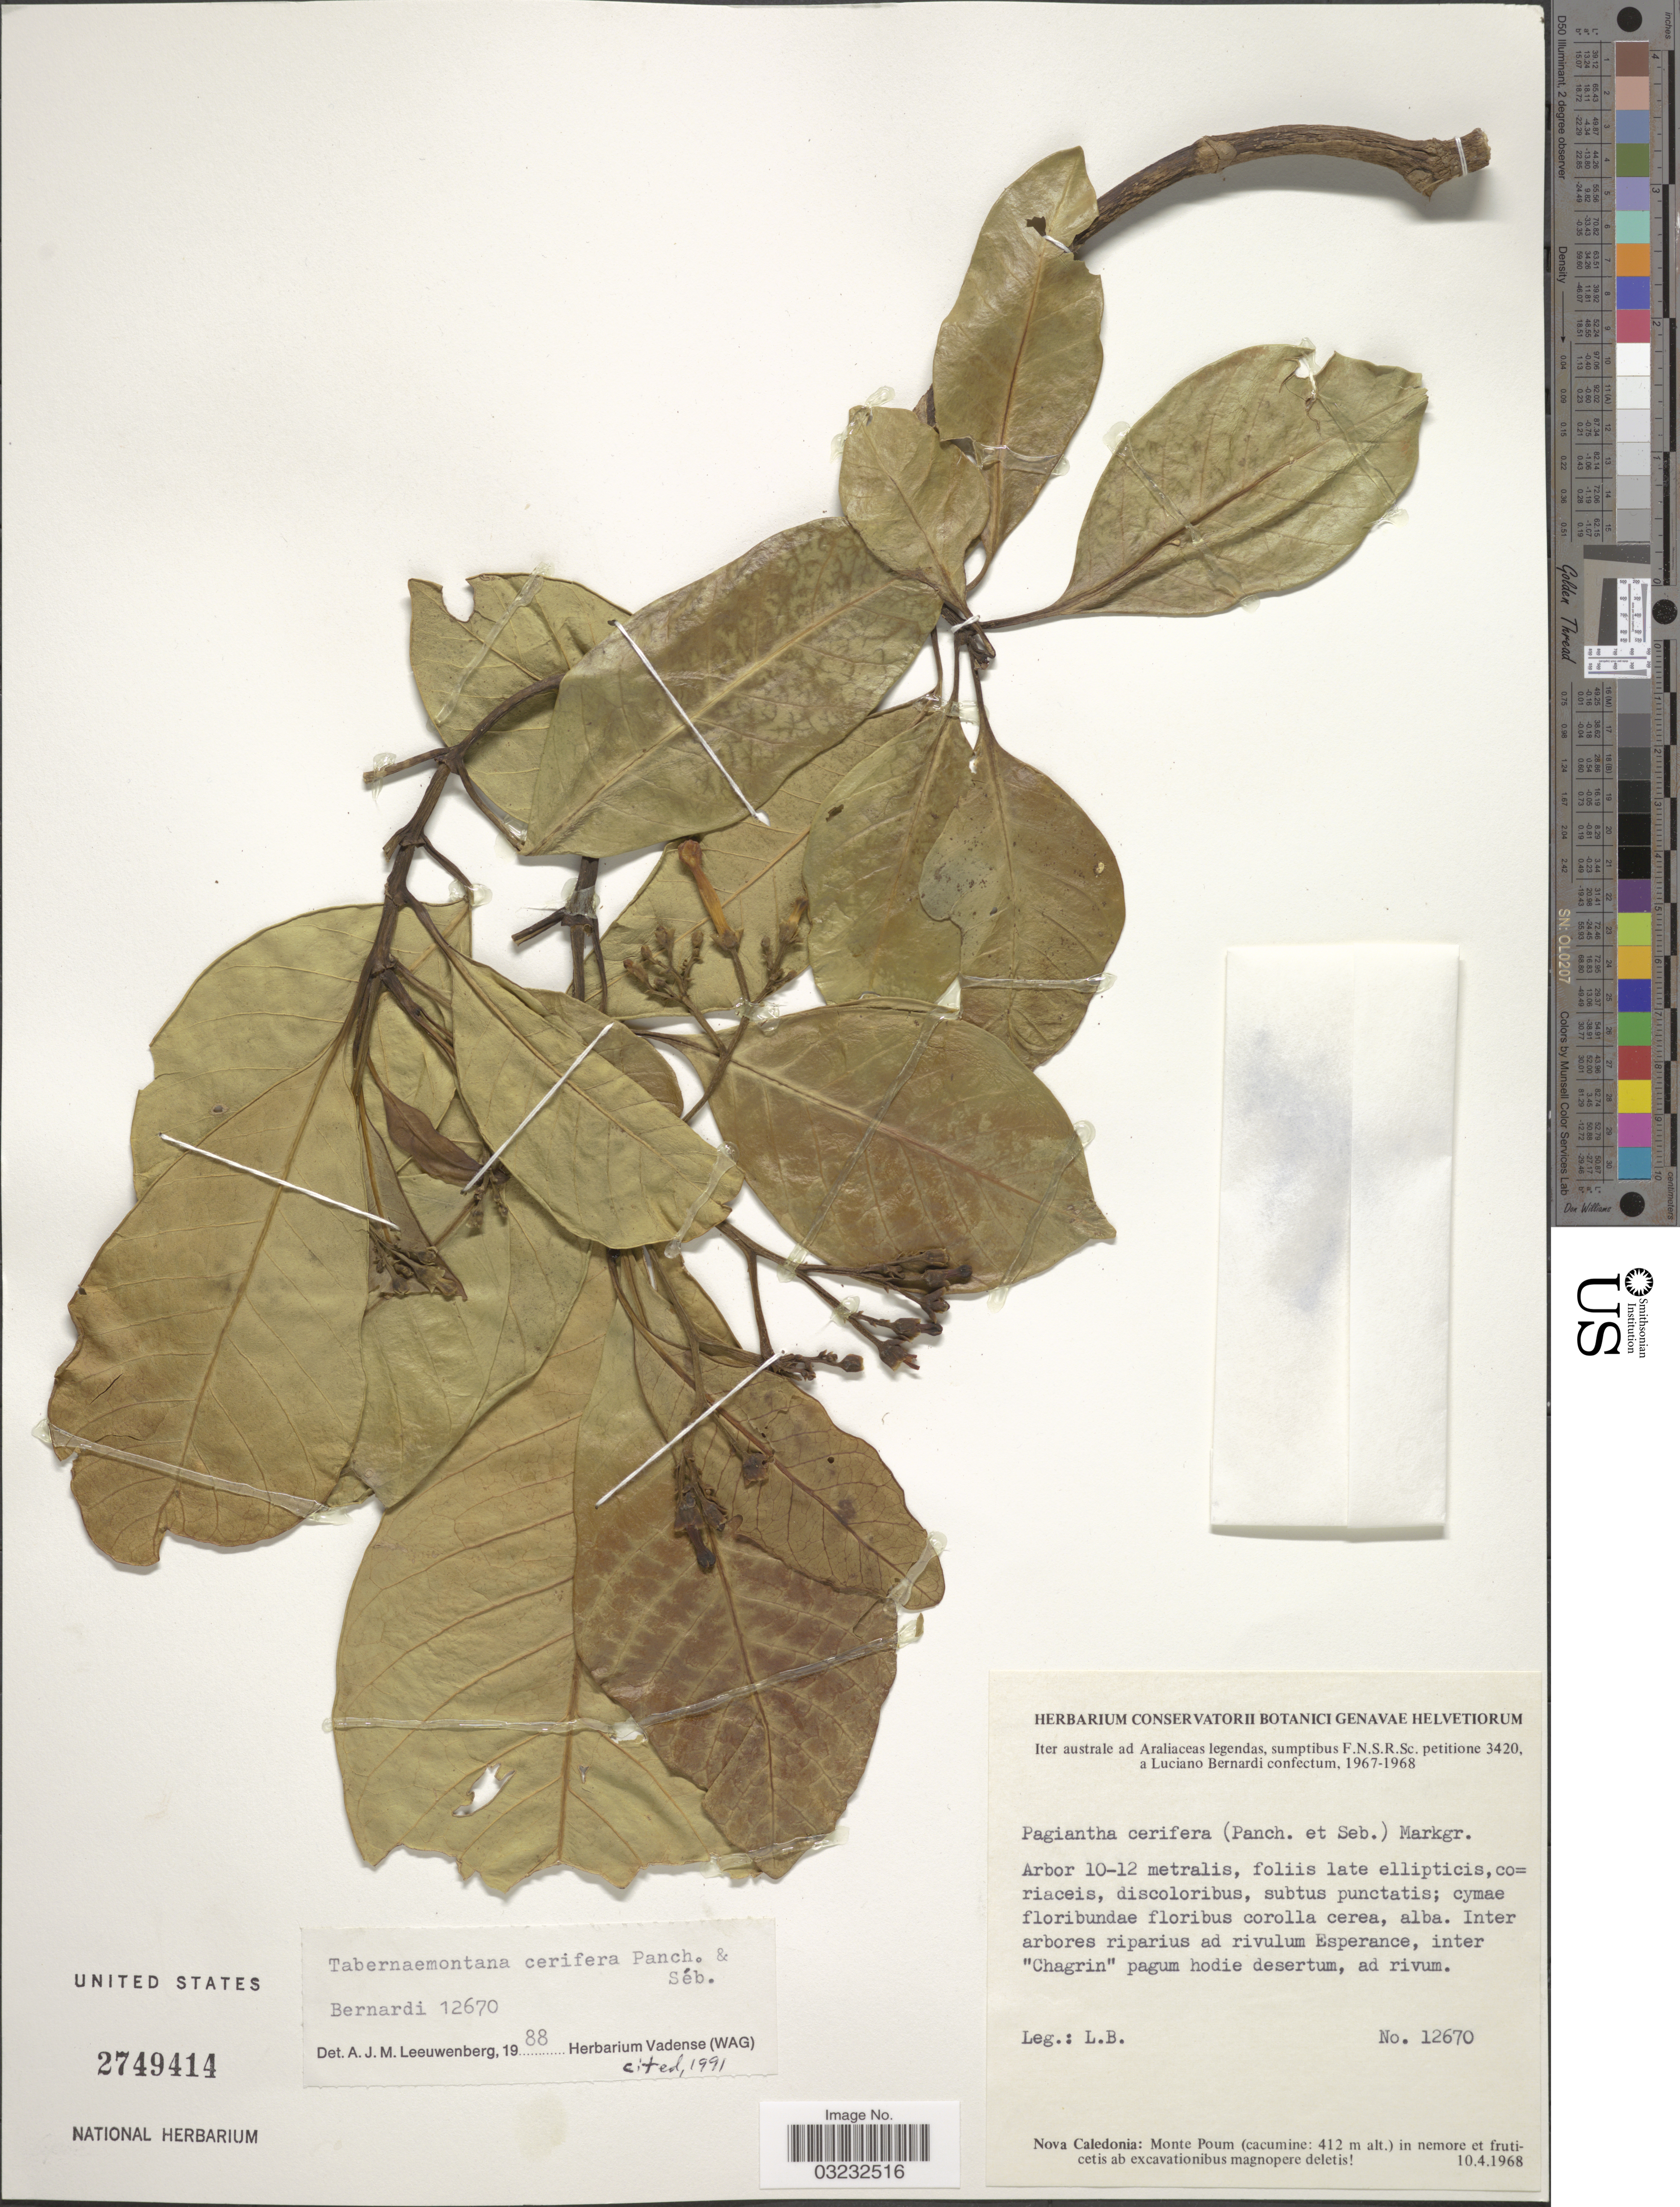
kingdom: Plantae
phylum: Tracheophyta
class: Magnoliopsida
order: Gentianales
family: Apocynaceae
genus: Tabernaemontana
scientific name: Tabernaemontana cerifera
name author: Pancher & Sebert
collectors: L. Bernardi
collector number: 12670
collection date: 1968-04-10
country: New Caledonia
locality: Nova Caledonia: Monte Poum.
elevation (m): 412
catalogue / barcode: US 2749414